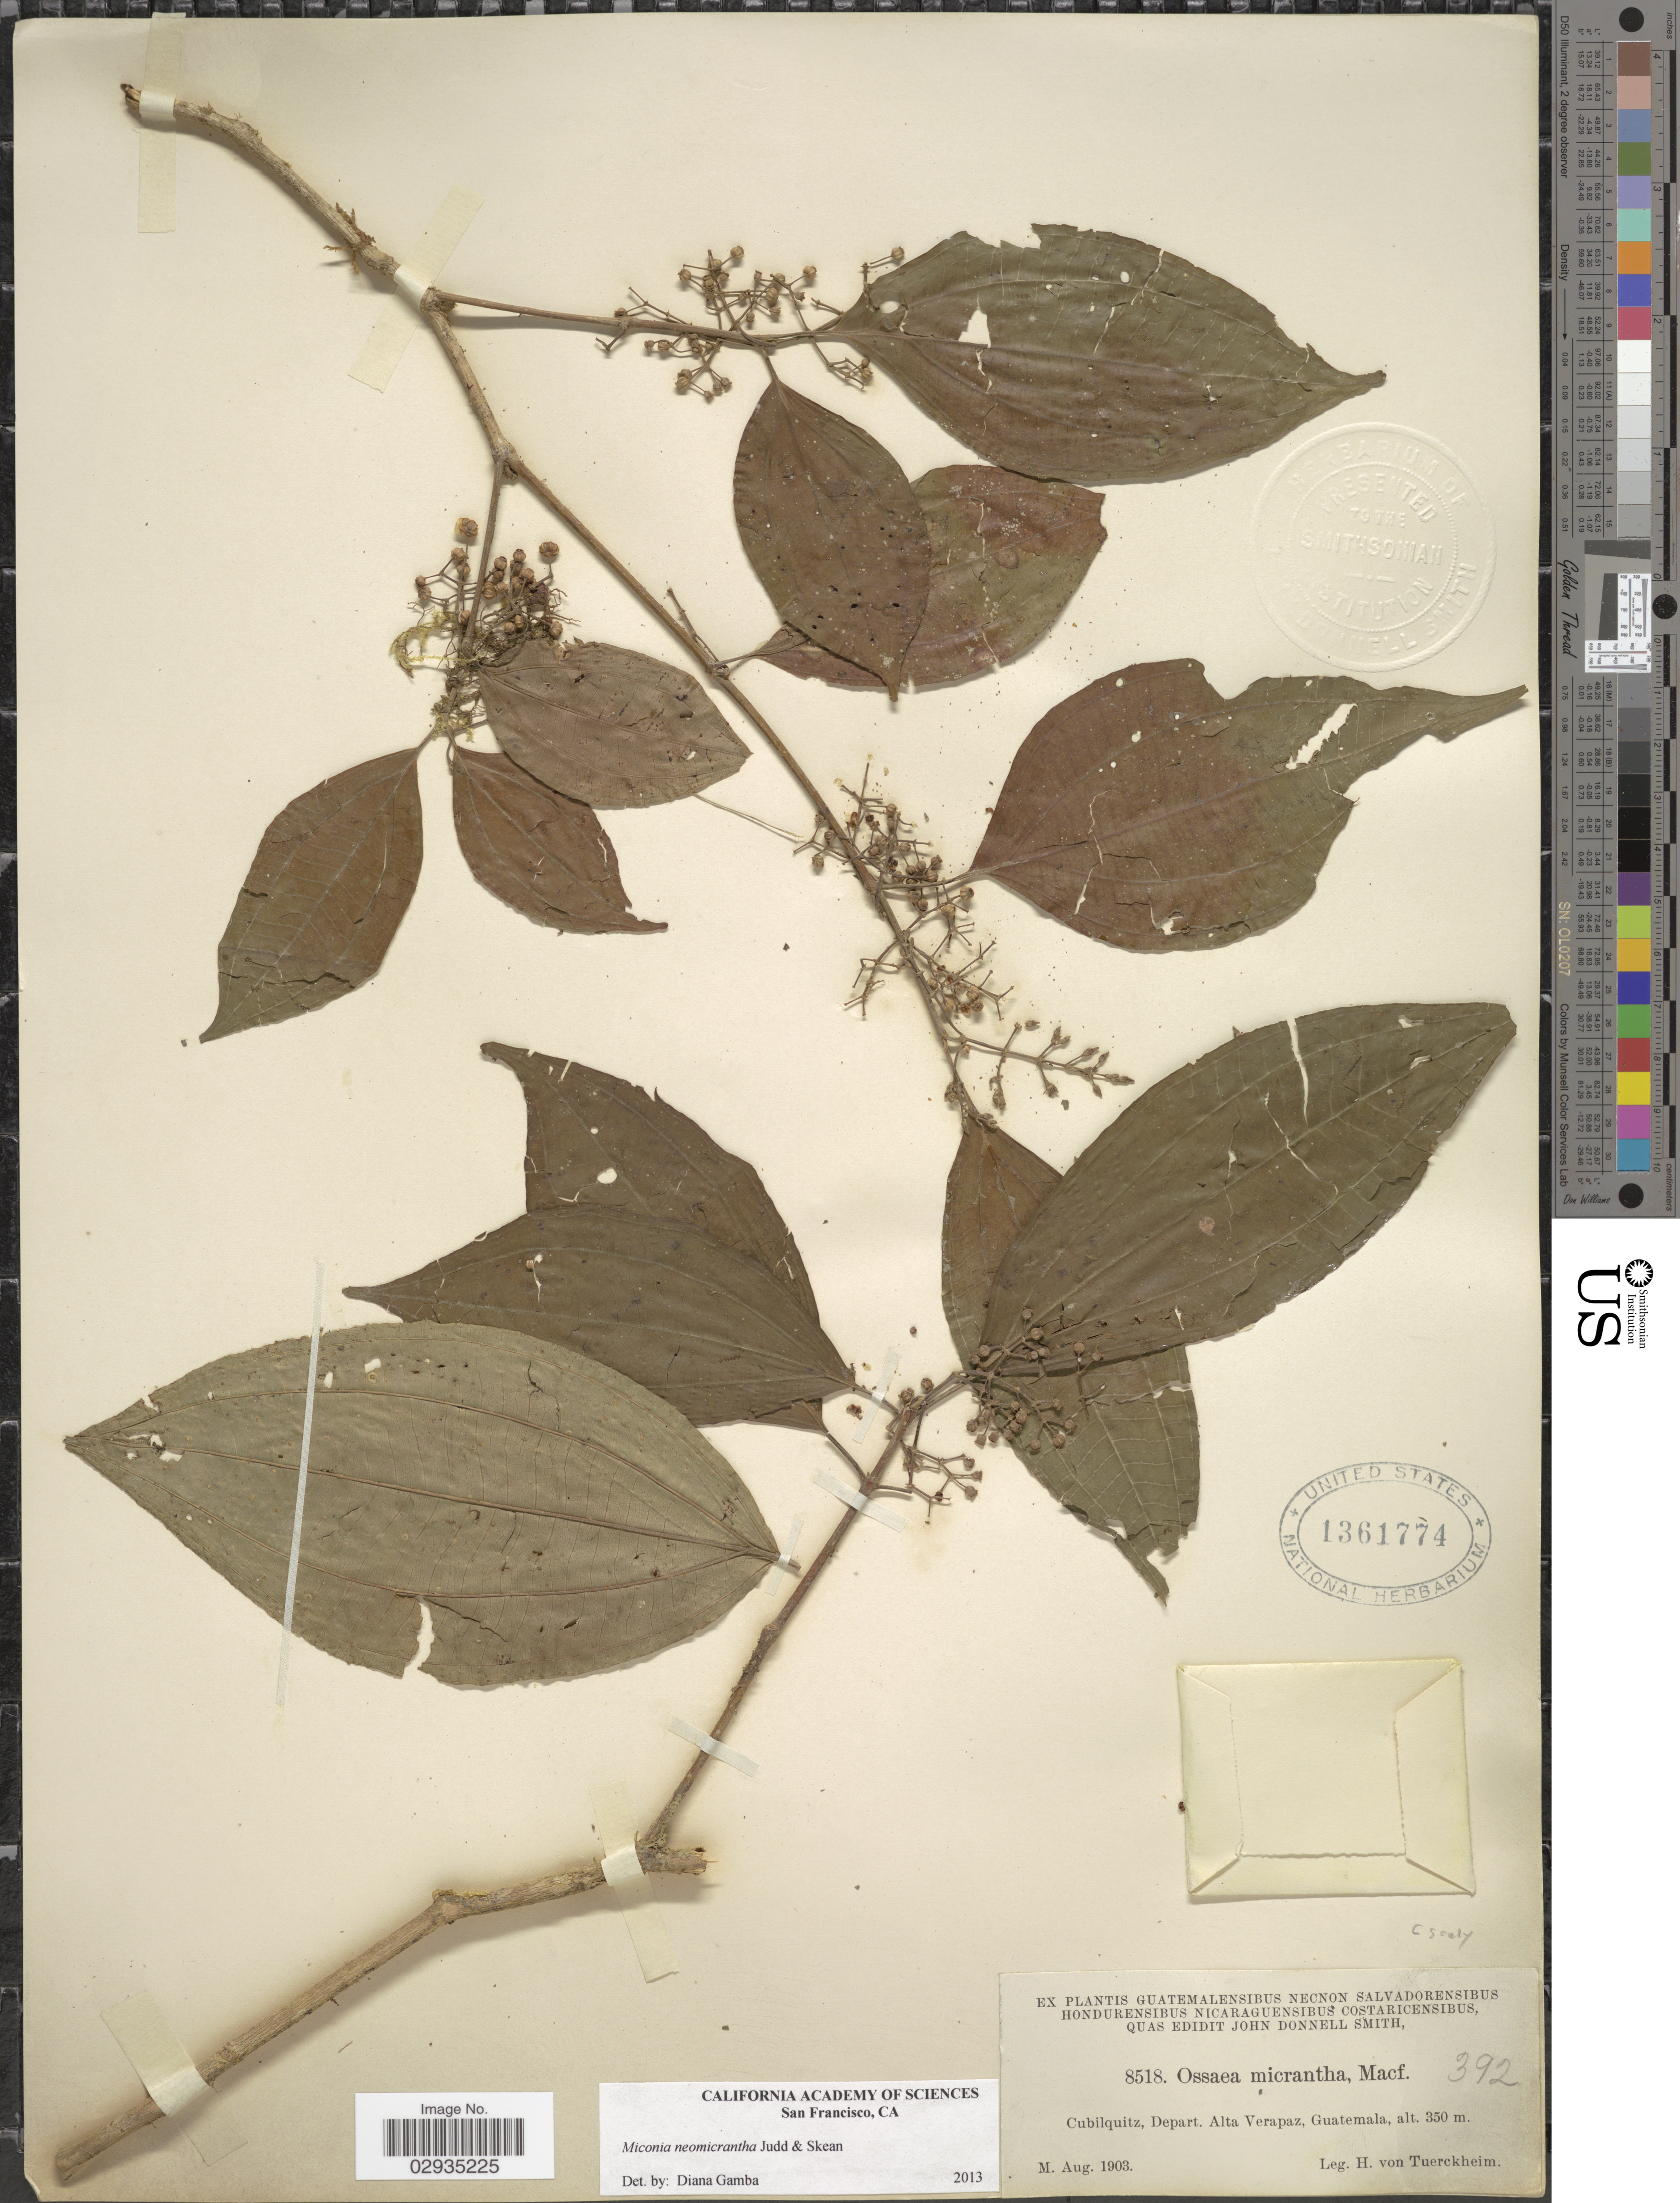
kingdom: Plantae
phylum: Tracheophyta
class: Magnoliopsida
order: Myrtales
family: Melastomataceae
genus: Miconia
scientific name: Miconia neomicrantha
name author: Judd & Skean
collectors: H. von Tuerckheim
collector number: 8518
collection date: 1903-08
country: Guatemala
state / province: Alta Verapaz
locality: Cubilquitz, Depart. Alta Verapaz.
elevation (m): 350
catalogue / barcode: US 1361774